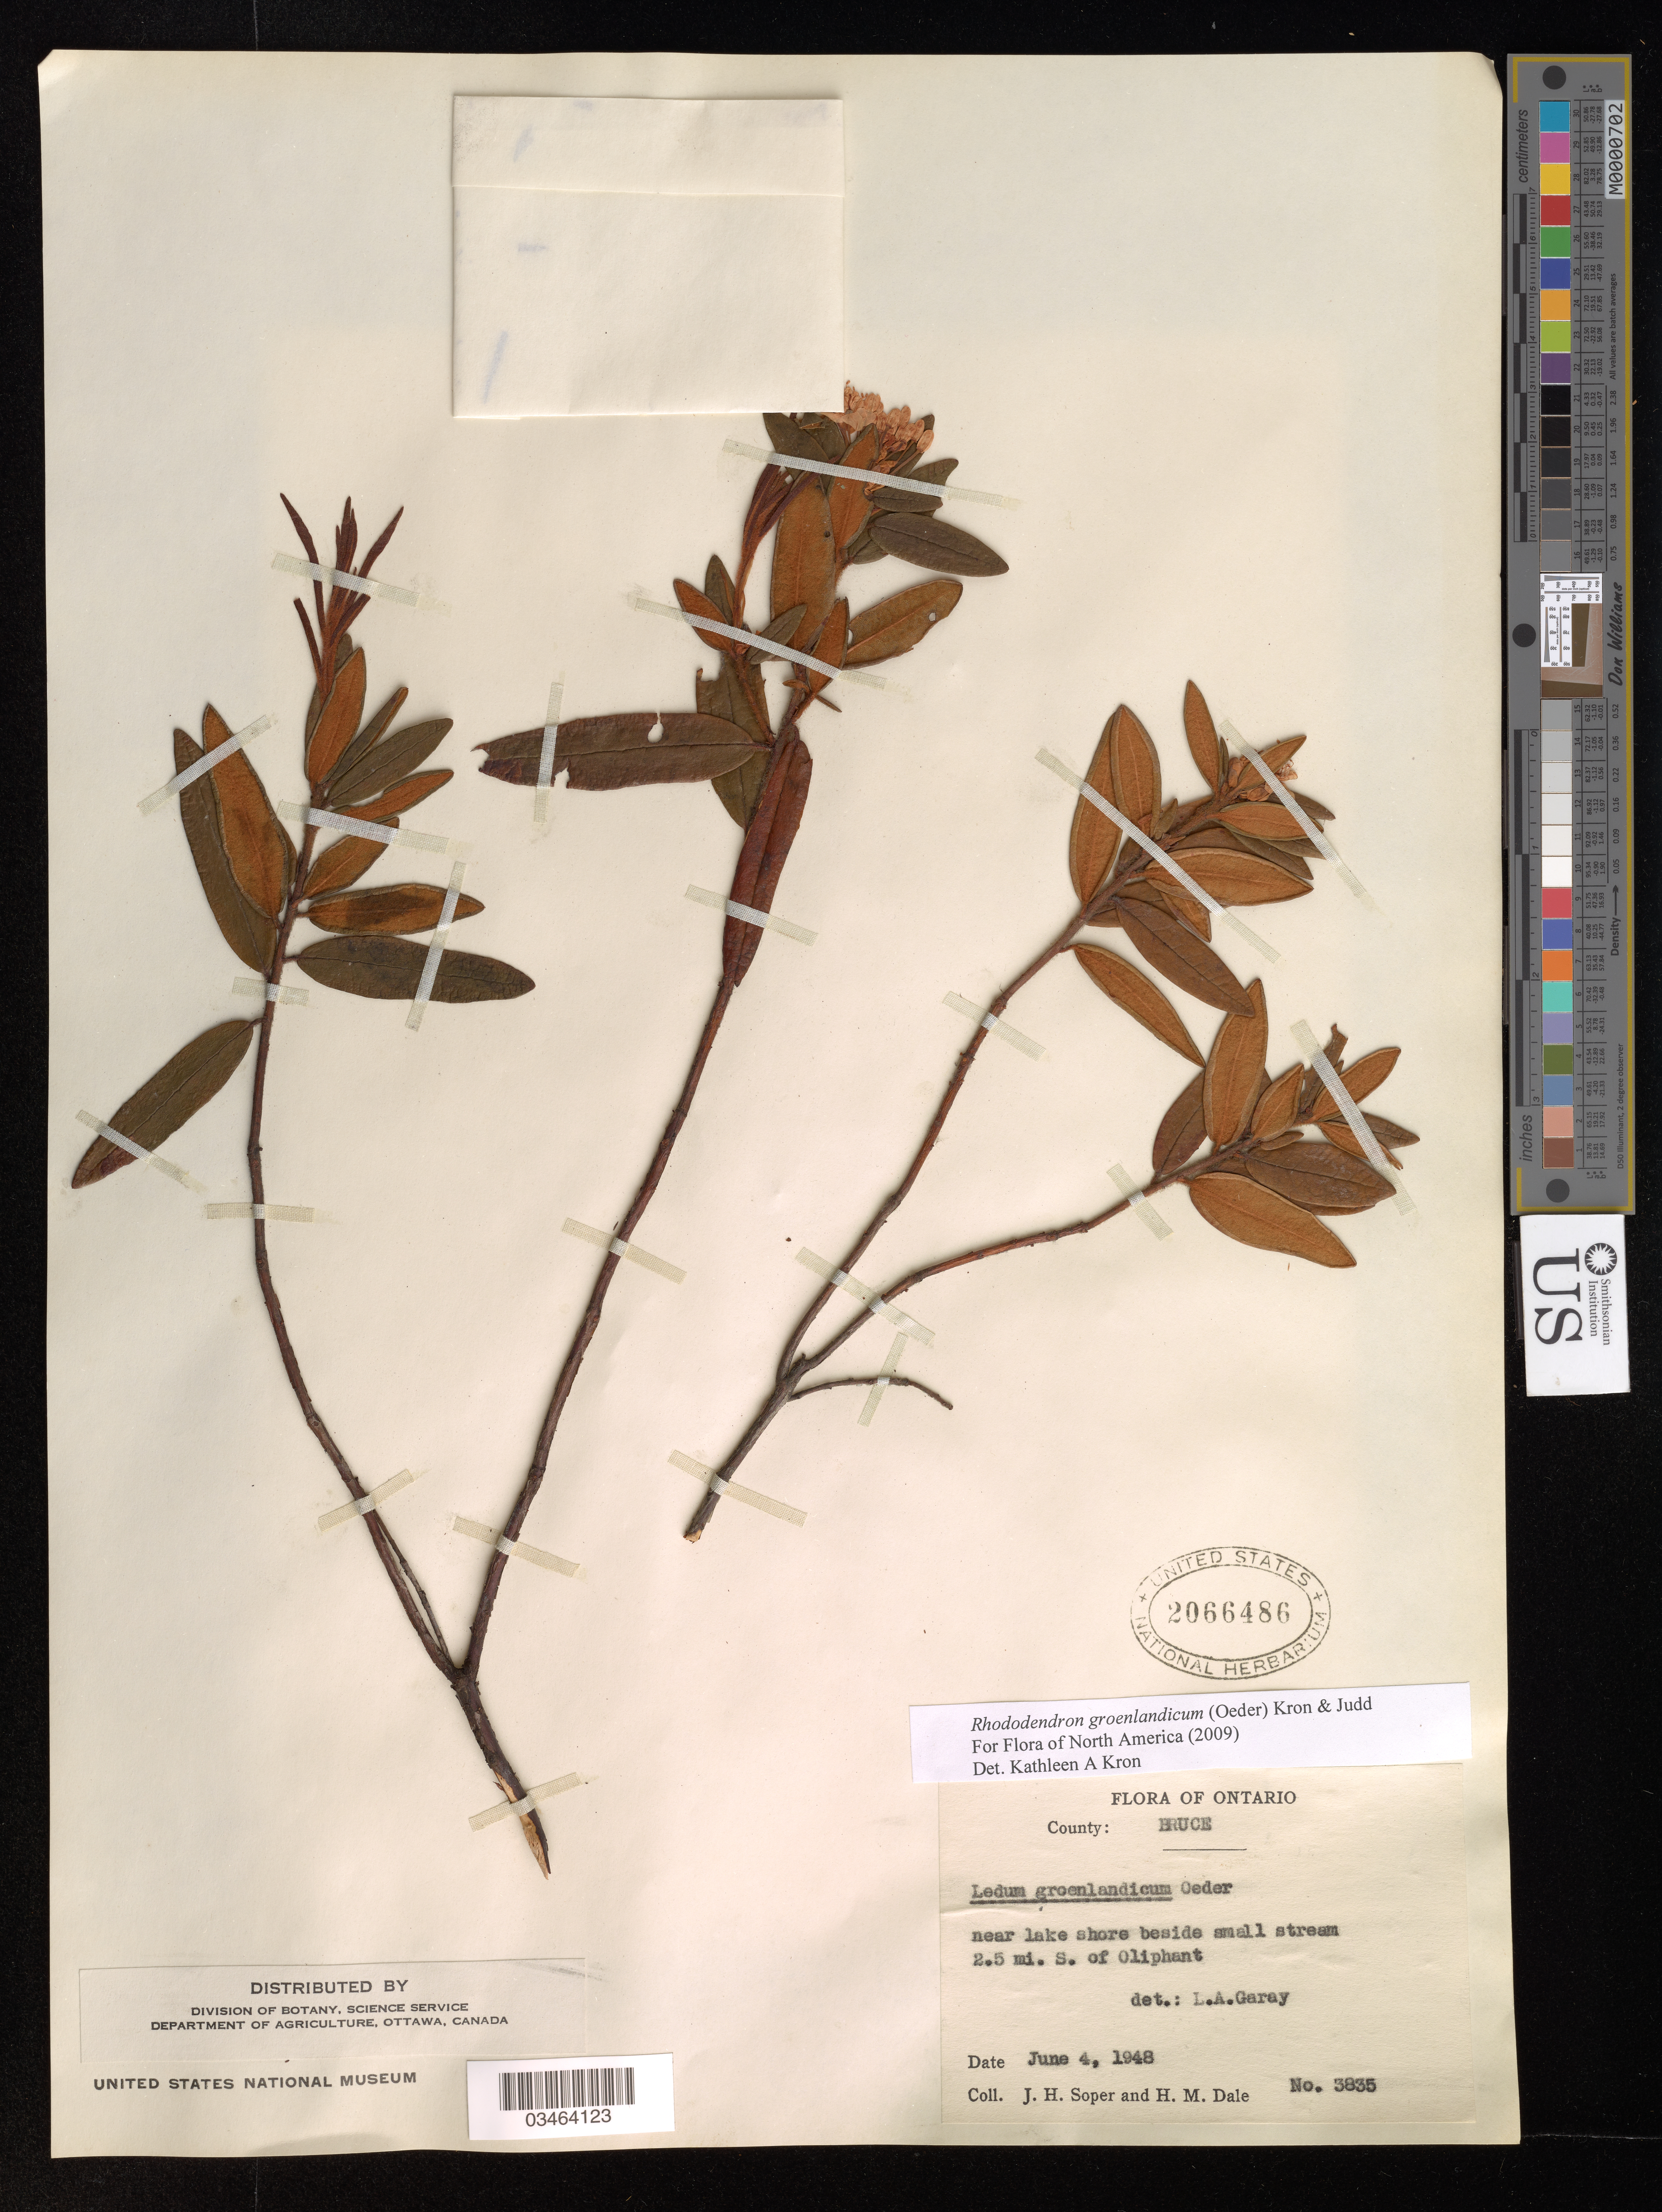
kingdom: Plantae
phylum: Tracheophyta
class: Magnoliopsida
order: Ericales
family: Ericaceae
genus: Rhododendron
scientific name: Rhododendron groenlandicum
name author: (Oeder) Kron & Judd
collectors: J. Soper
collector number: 3835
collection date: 1948-06-04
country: Canada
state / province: Ontario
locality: County: Bruce. Near lake shore beside small stream 2.5 mi. S. of Oliphant.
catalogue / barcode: US 2066486